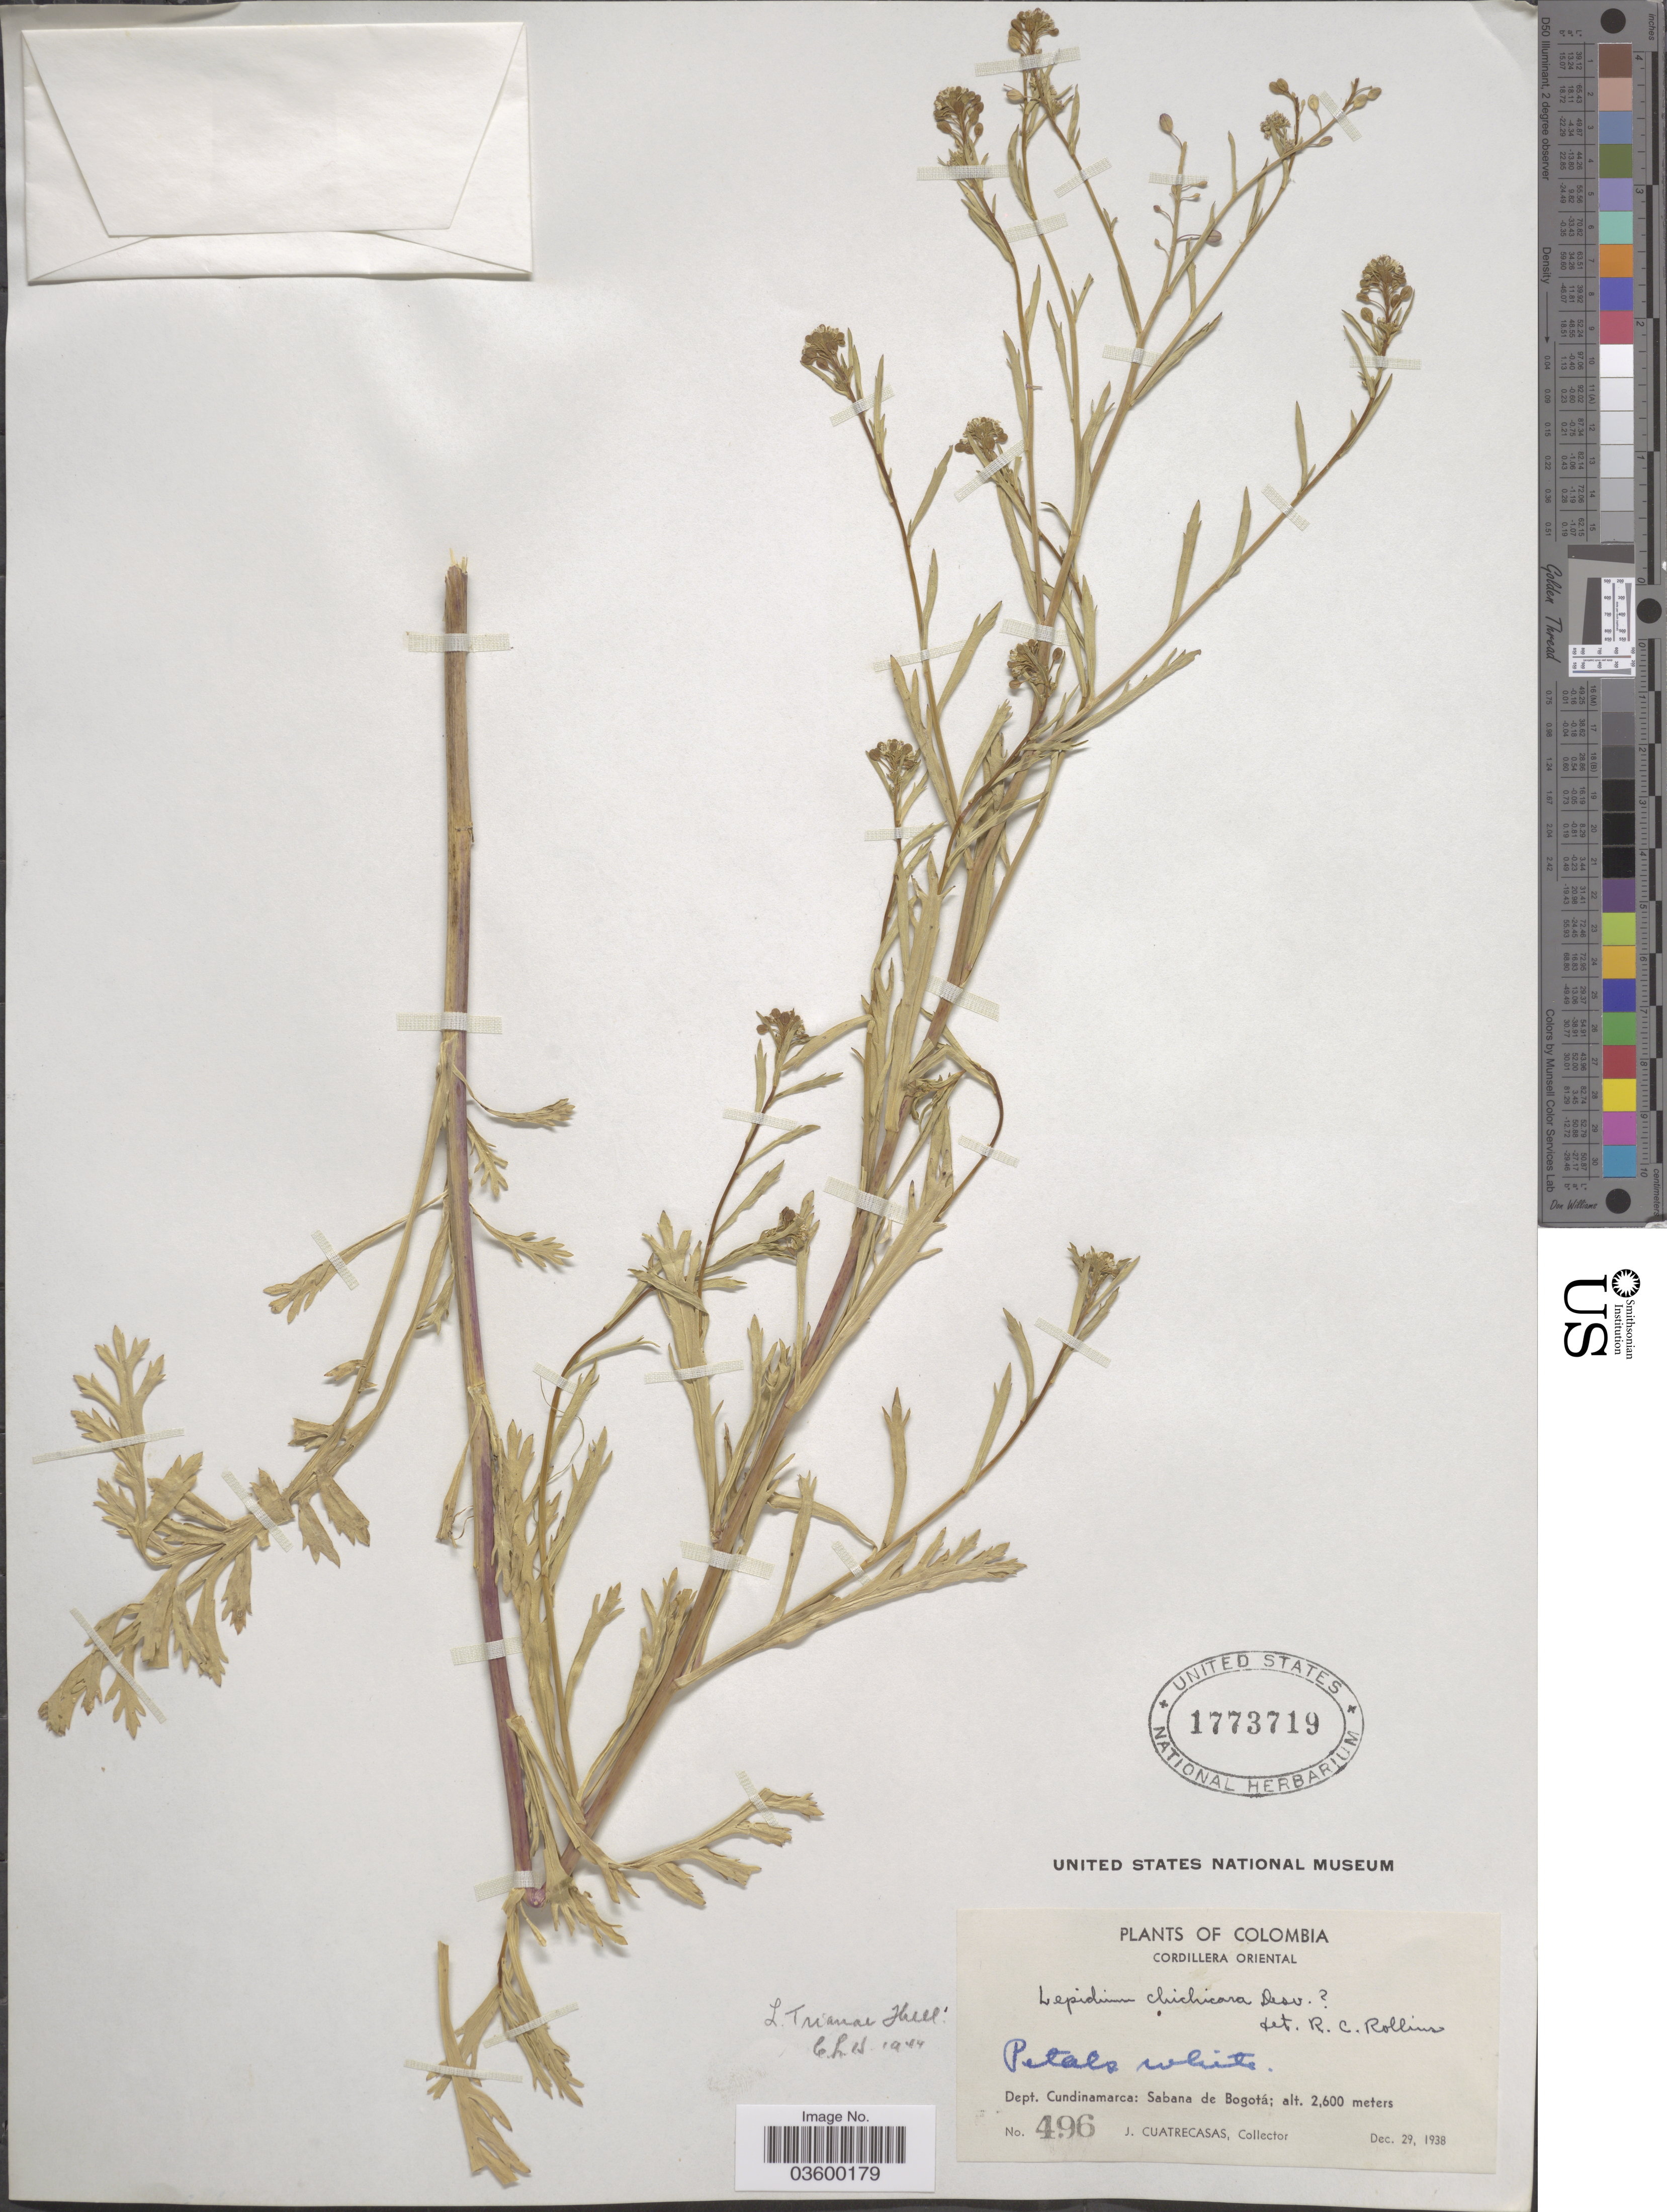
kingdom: Plantae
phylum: Tracheophyta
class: Magnoliopsida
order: Brassicales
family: Brassicaceae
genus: Lepidium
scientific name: Lepidium trianae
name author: Thell.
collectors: J. Cuatrecasas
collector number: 496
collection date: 1938-12-29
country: Colombia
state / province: Cundinamarca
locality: Cordillera Oriental. Dept. Cundinamarca: Sabana de Bogotá.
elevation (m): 2600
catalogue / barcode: US 1773719